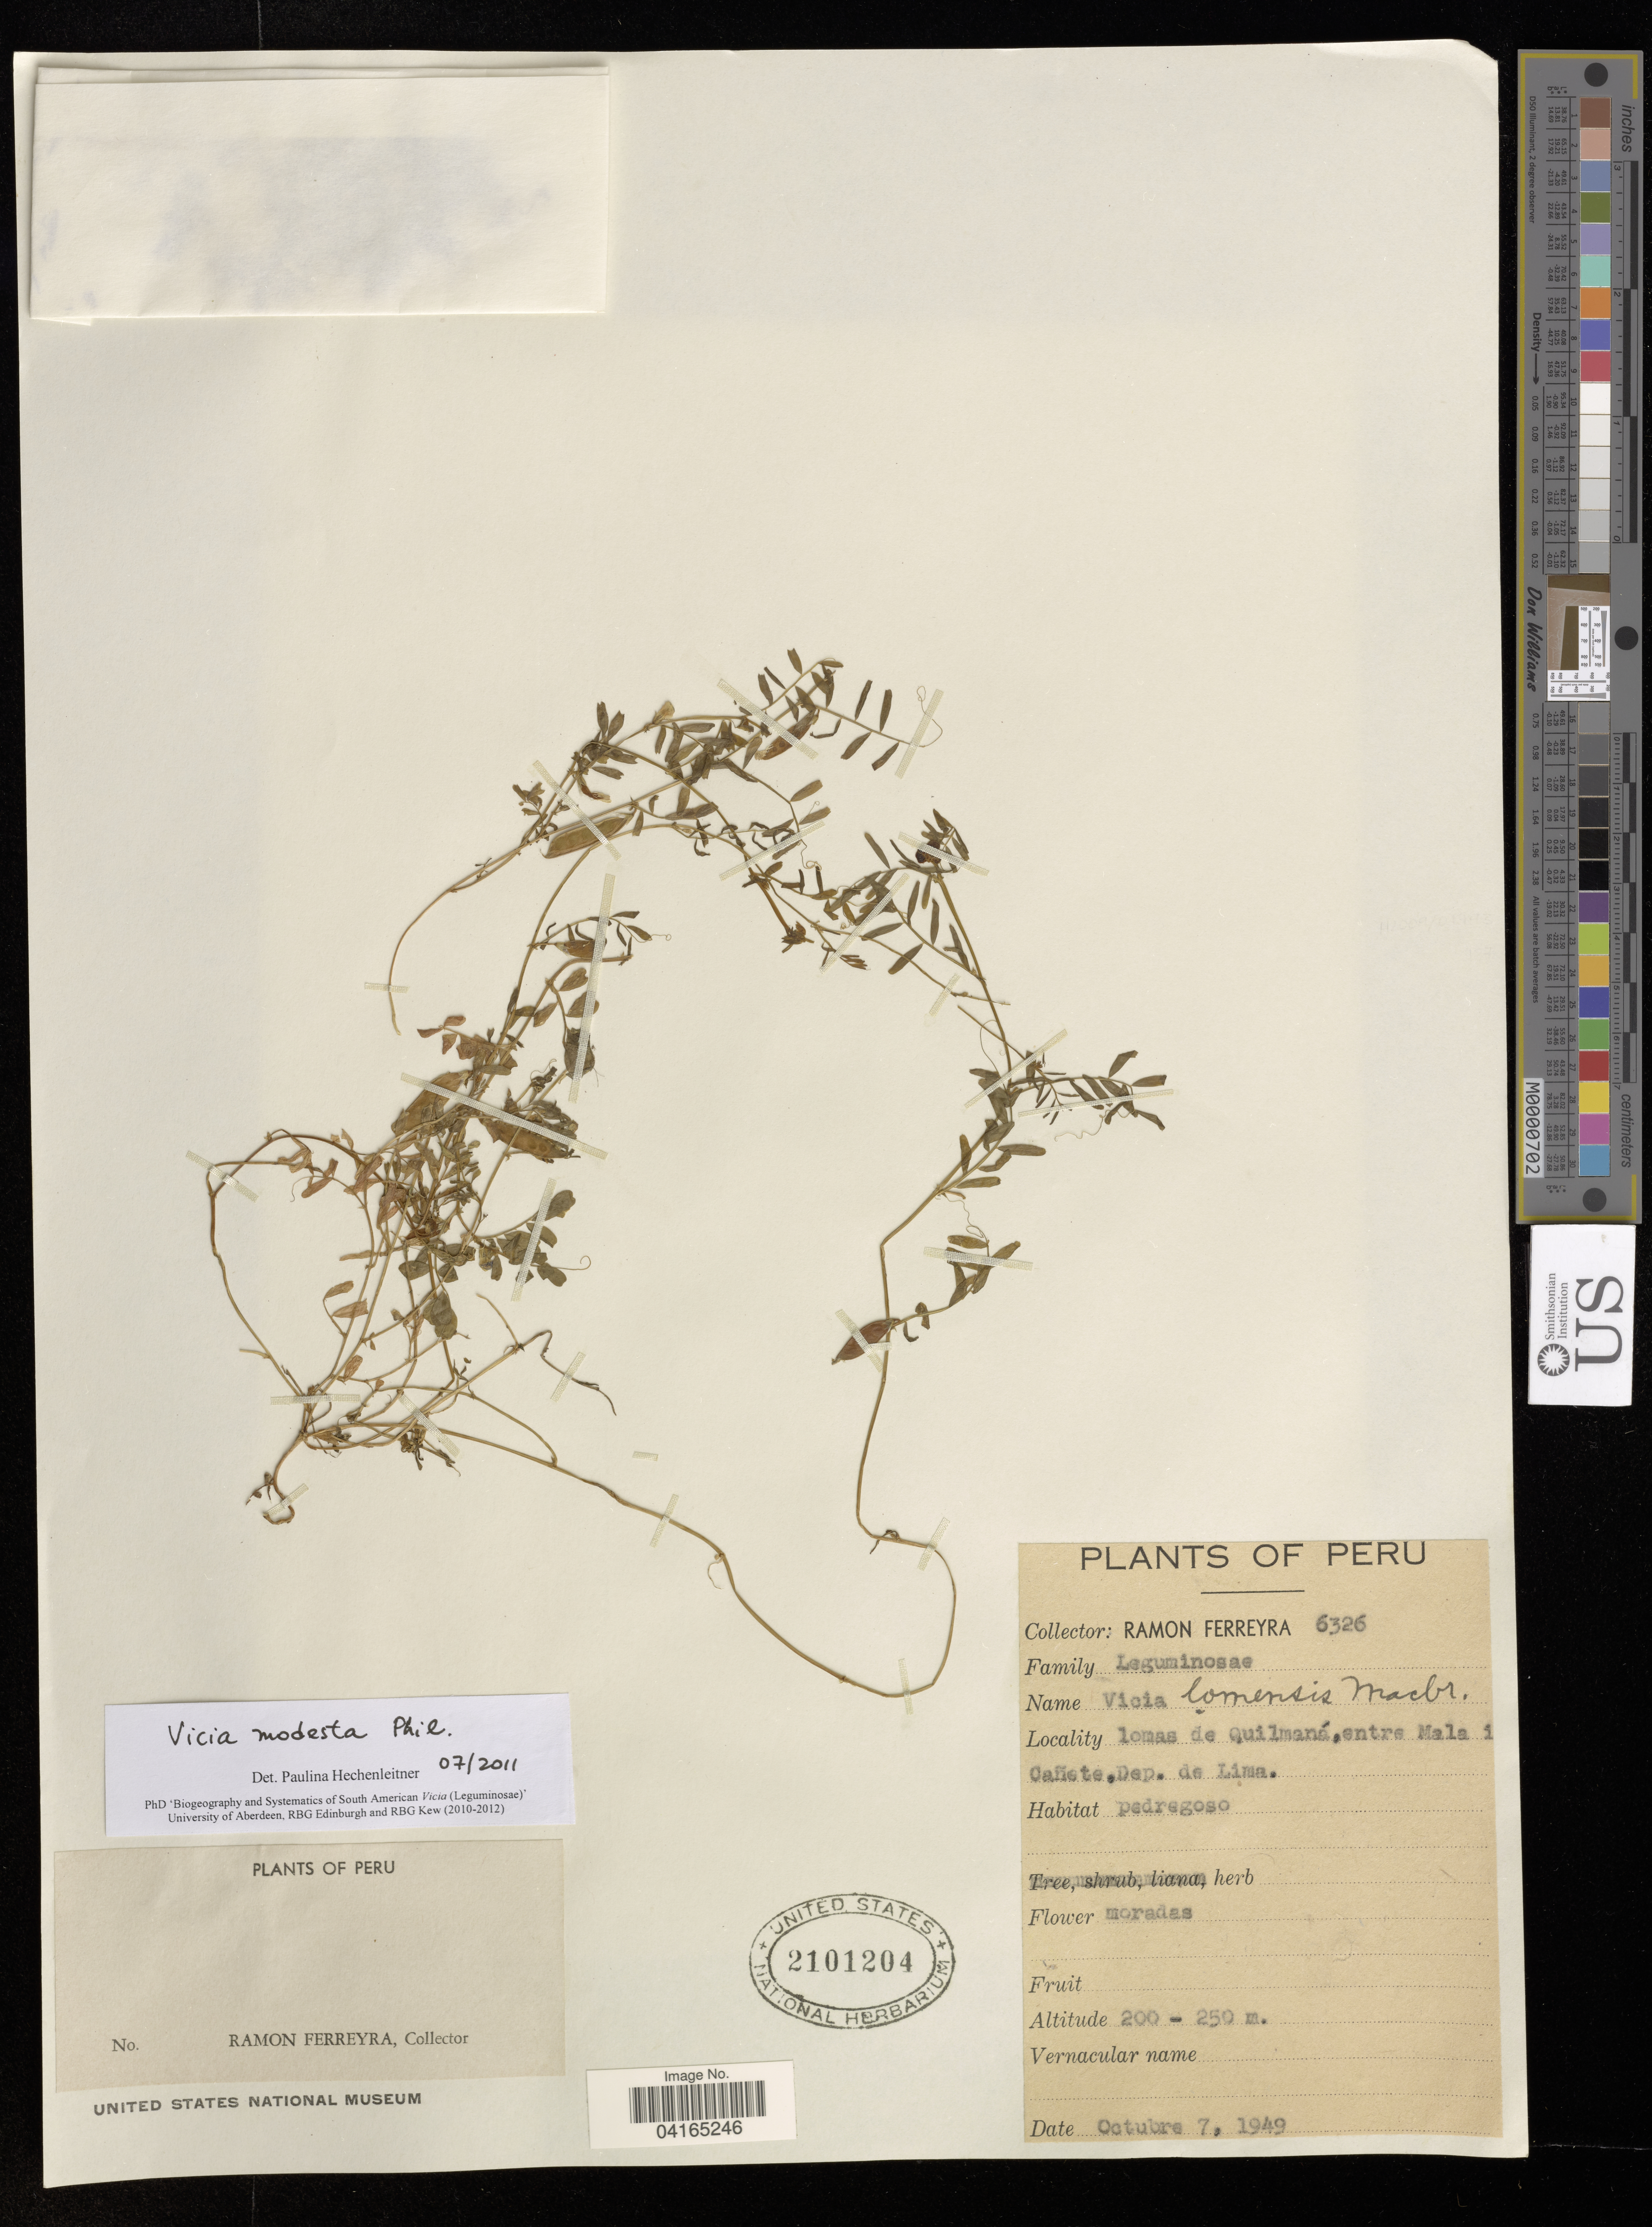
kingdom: Plantae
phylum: Tracheophyta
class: Magnoliopsida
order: Fabales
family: Fabaceae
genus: Vicia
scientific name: Vicia modesta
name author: Phil.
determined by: Hechenleitner, Paulina, RBG Edinburgh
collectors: R. A. Ferreyra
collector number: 6326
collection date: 1949-10-07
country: Peru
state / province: Lima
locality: Lomas de Quilmaná, entre Mala i Cañete. Dep. de Lima.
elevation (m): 200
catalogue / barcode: US 2101204